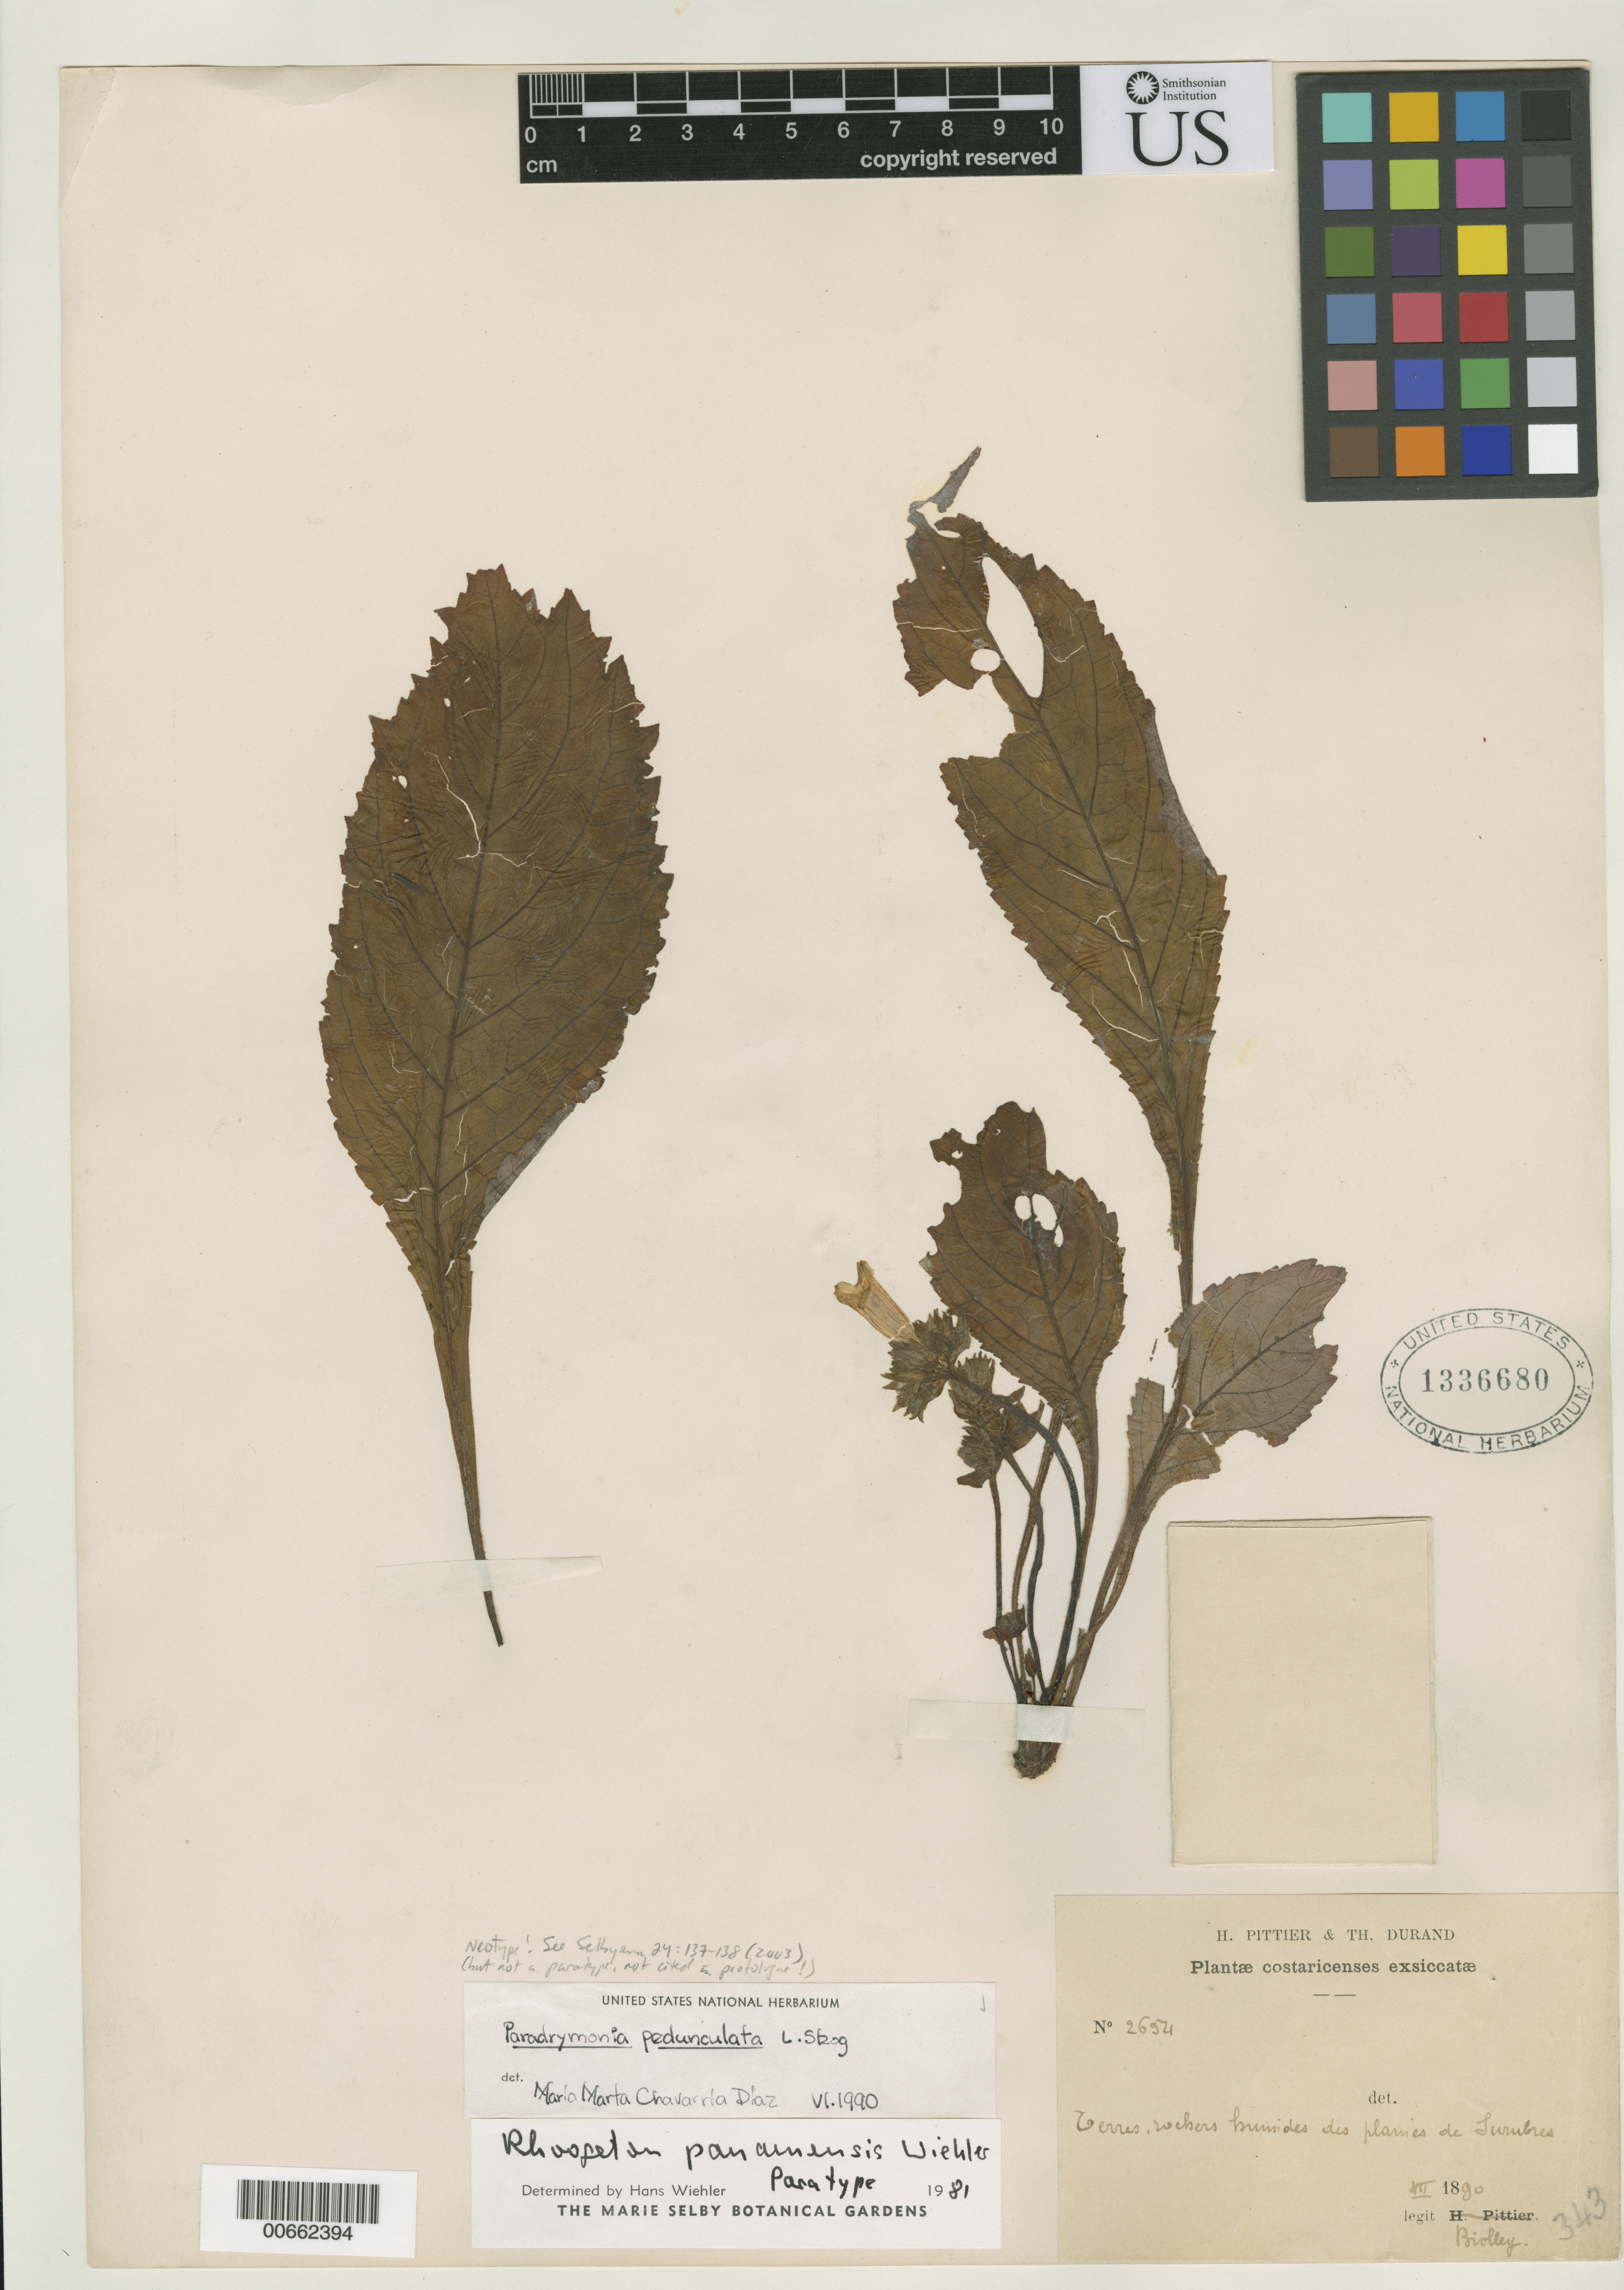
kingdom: Plantae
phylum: Tracheophyta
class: Magnoliopsida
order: Lamiales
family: Gesneriaceae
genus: Rhoogeton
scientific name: Rhoogeton panamensis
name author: Wiehler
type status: Neotype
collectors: P. Biolley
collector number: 2654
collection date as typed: Jul 1890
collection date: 1890-07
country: Costa Rica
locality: Terres, rochers humides des plaines de Surubres.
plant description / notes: Annotated by Wiehler (1981) as "paratype" but not cited in protologue. Protologue cites type as Wiehler 8536, no duplicates found (see discussion in Selbyana 24: 137-138, 2003).; Collector name "H. Pittier" crossed out, "Biolley" written in. Number "343" on label appears to be spurious.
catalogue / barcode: US 1336680